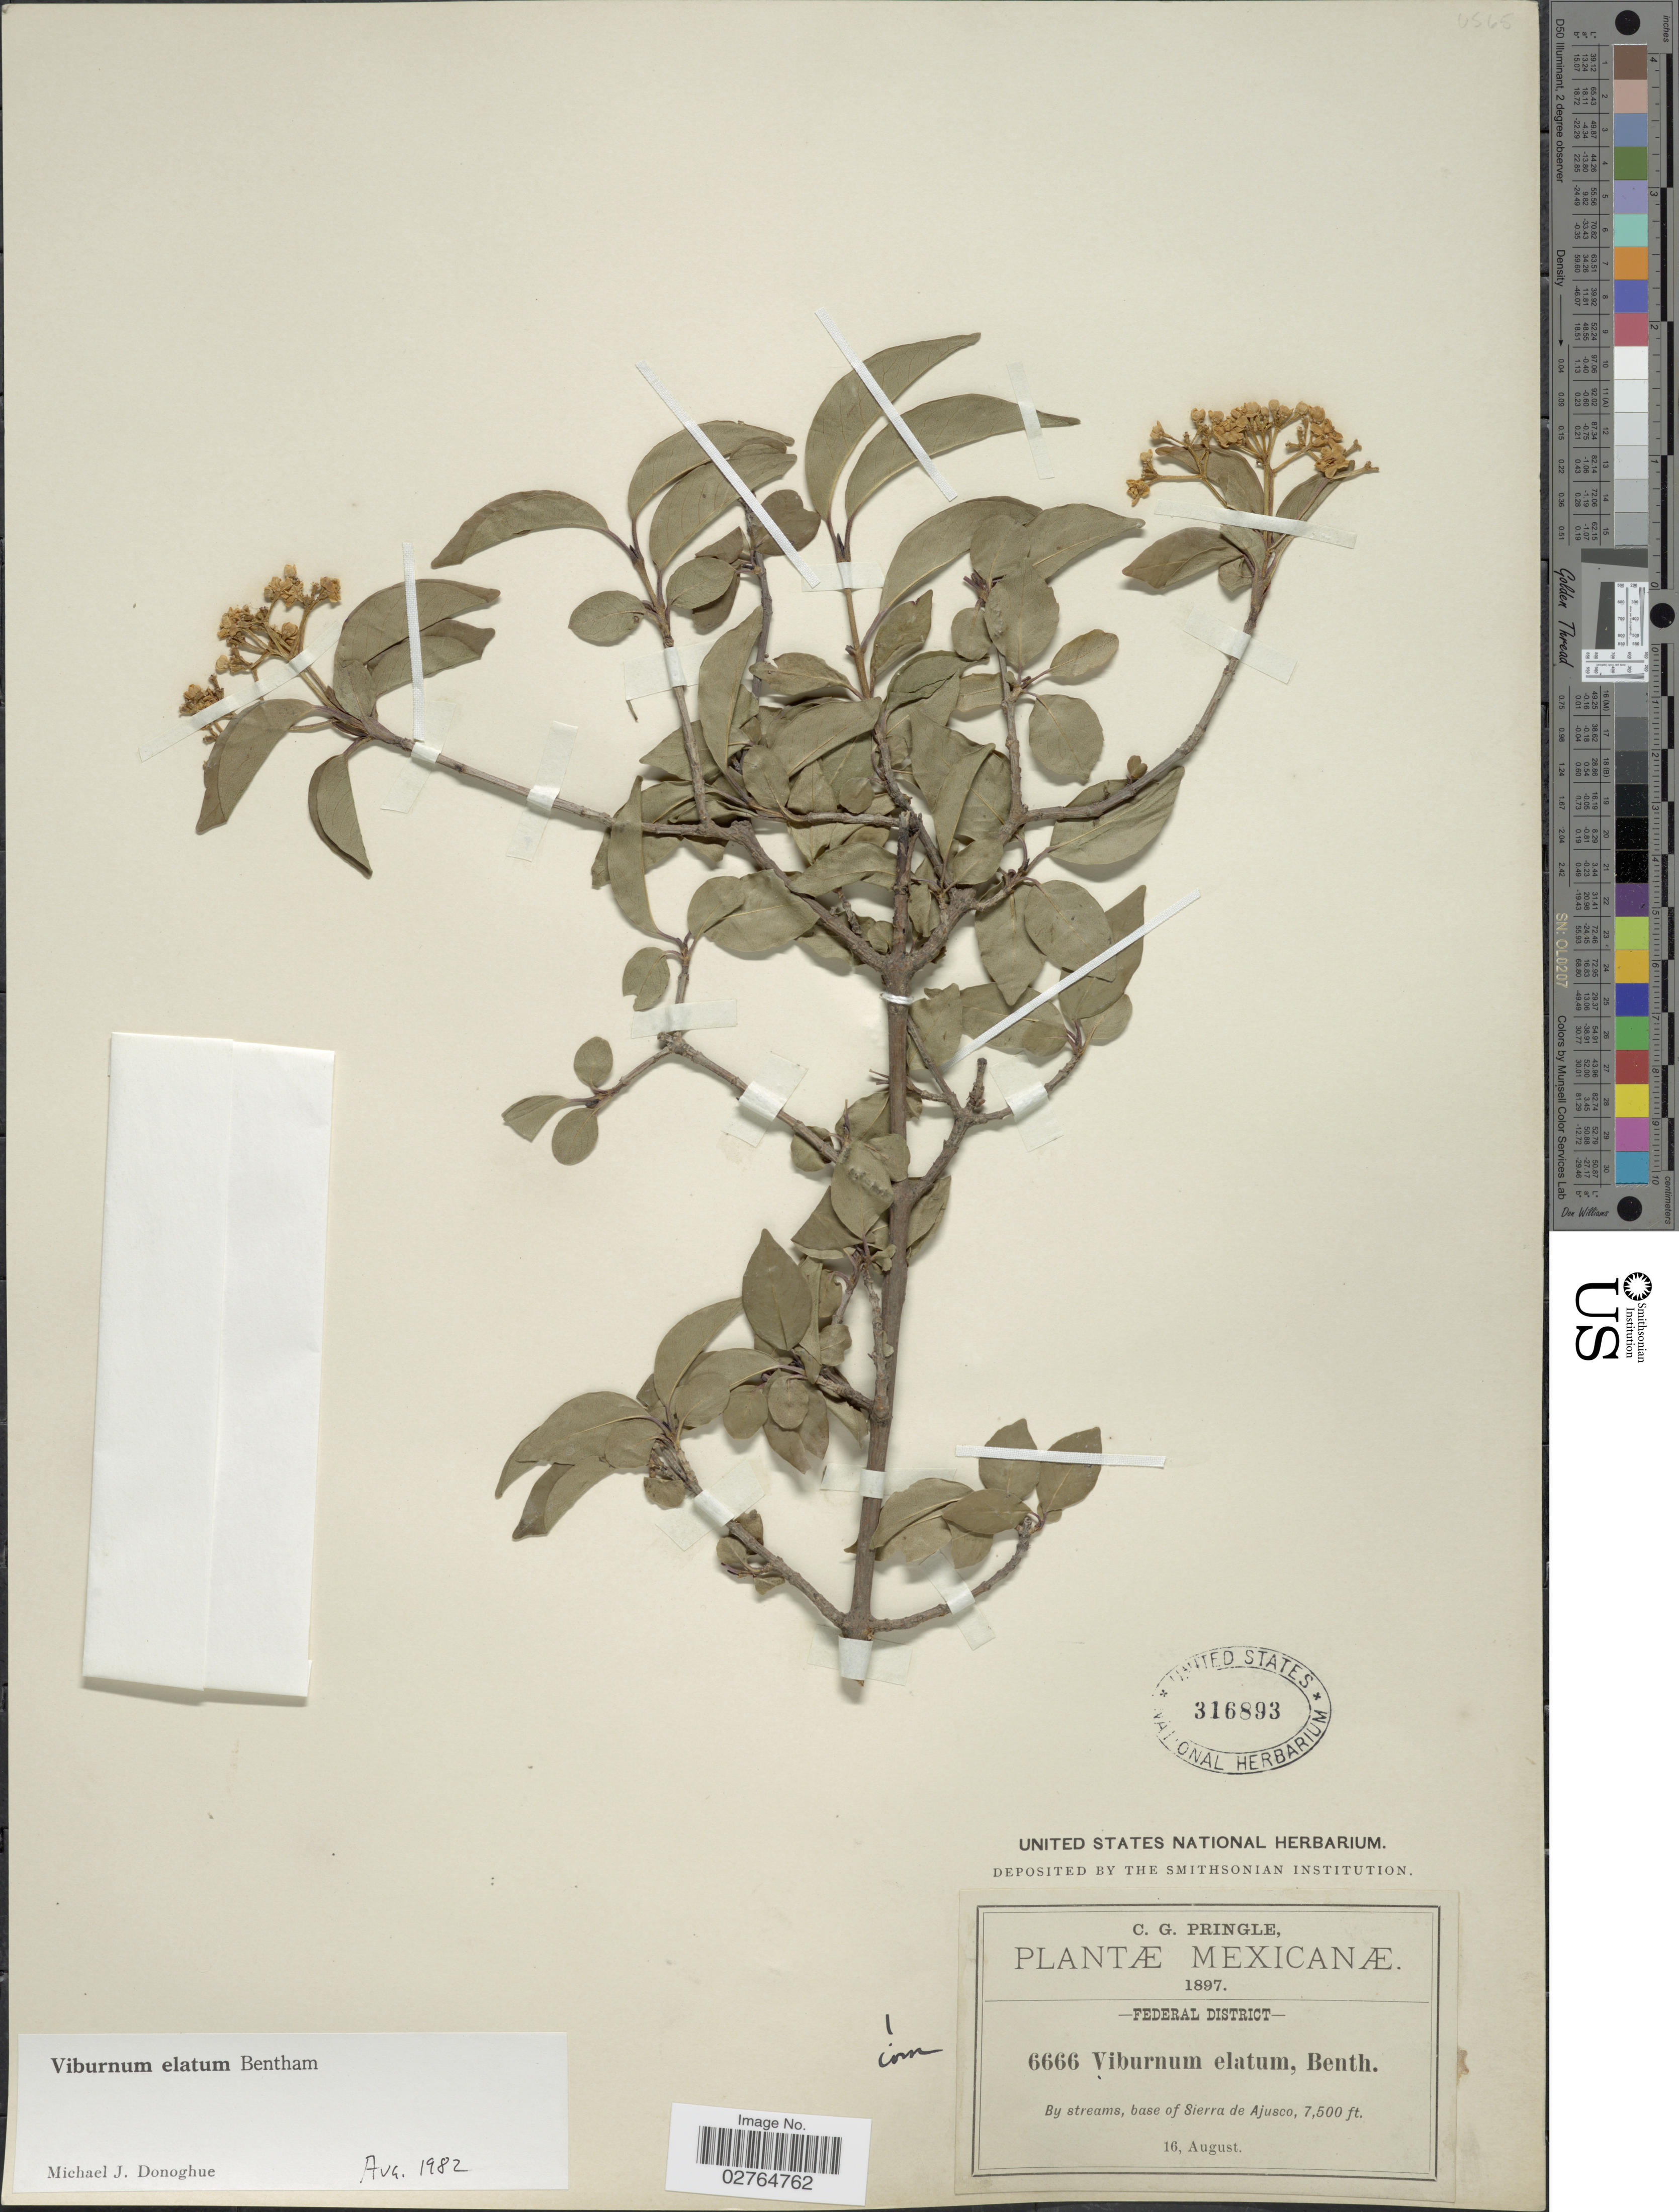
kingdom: Plantae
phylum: Tracheophyta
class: Magnoliopsida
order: Dipsacales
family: Viburnaceae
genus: Viburnum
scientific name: Viburnum elatum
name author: Benth.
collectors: C. G. Pringle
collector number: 6666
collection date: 1897-08-16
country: Mexico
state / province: Distrito Federal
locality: Federal District. By streams, base of Sierra de Ajusco.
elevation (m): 2286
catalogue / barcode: US 316893